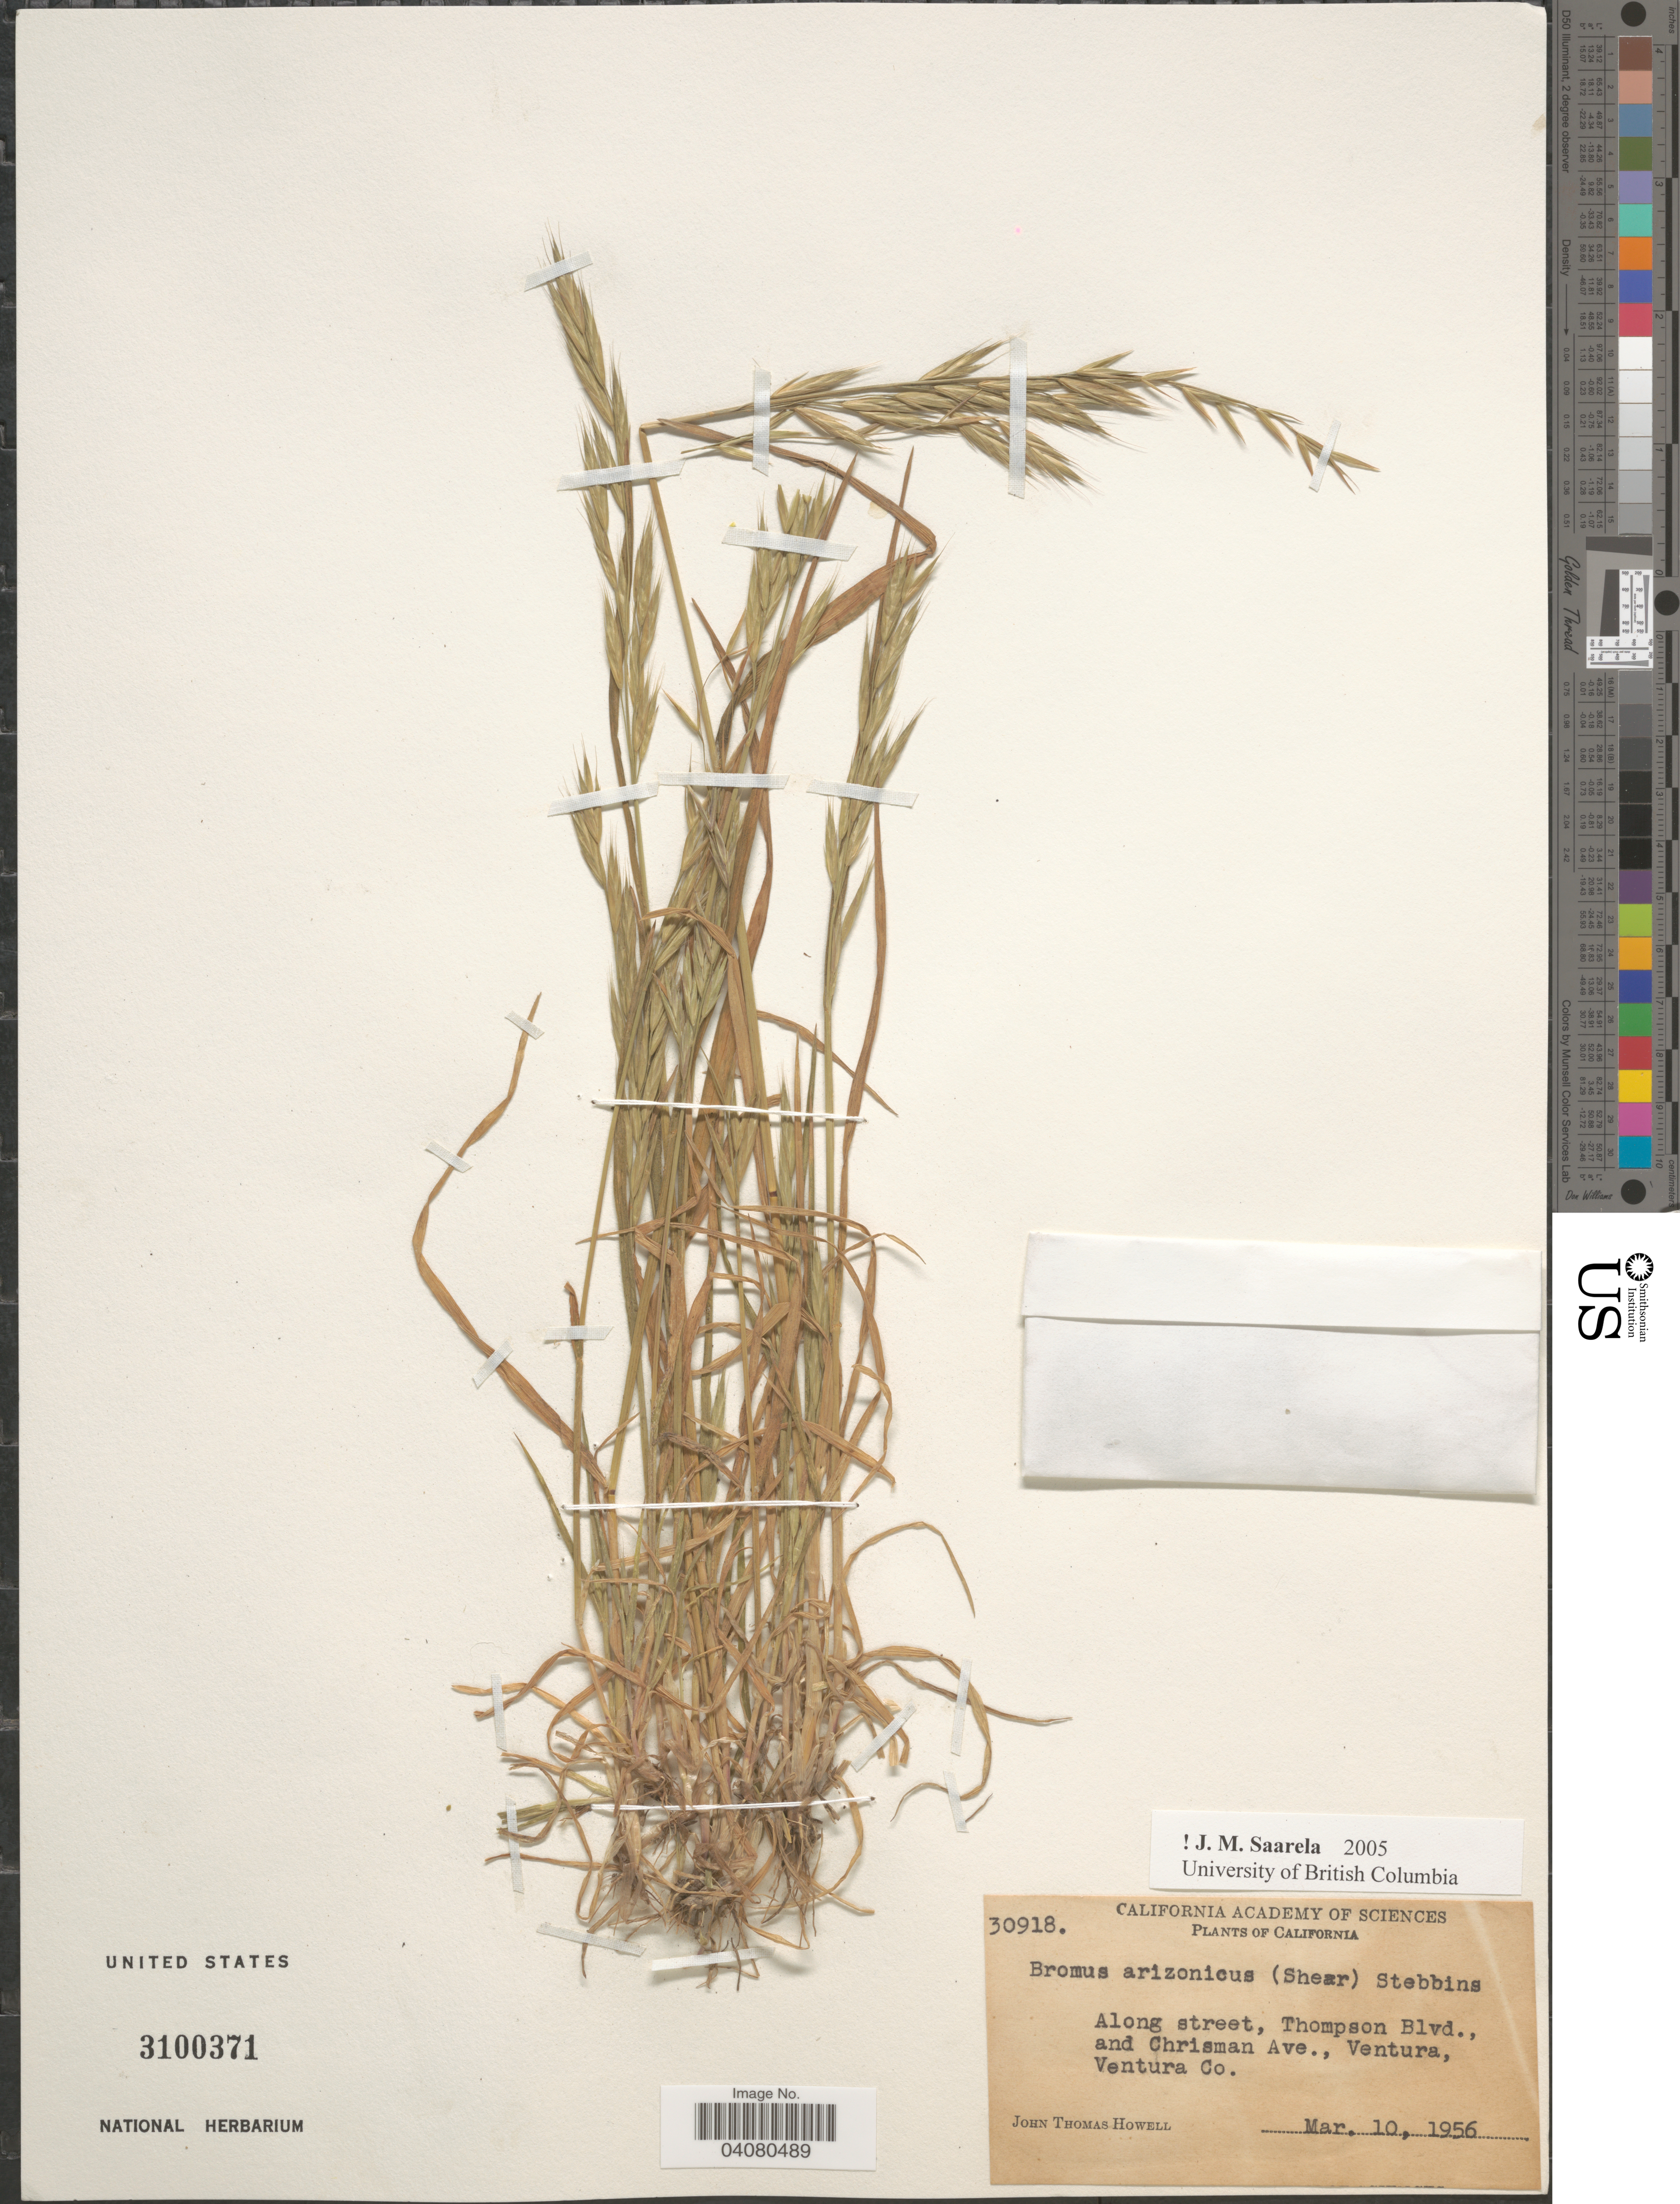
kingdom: Plantae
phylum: Tracheophyta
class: Liliopsida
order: Poales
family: Poaceae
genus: Bromus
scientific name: Bromus arenarius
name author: Labill.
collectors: J. T. Howell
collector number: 30918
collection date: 1956-03-10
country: United States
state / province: California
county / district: Ventura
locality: Along street,Thompson Blvd., and Chrisman Ave., Ventura, Ventura Co.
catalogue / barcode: US 3100371